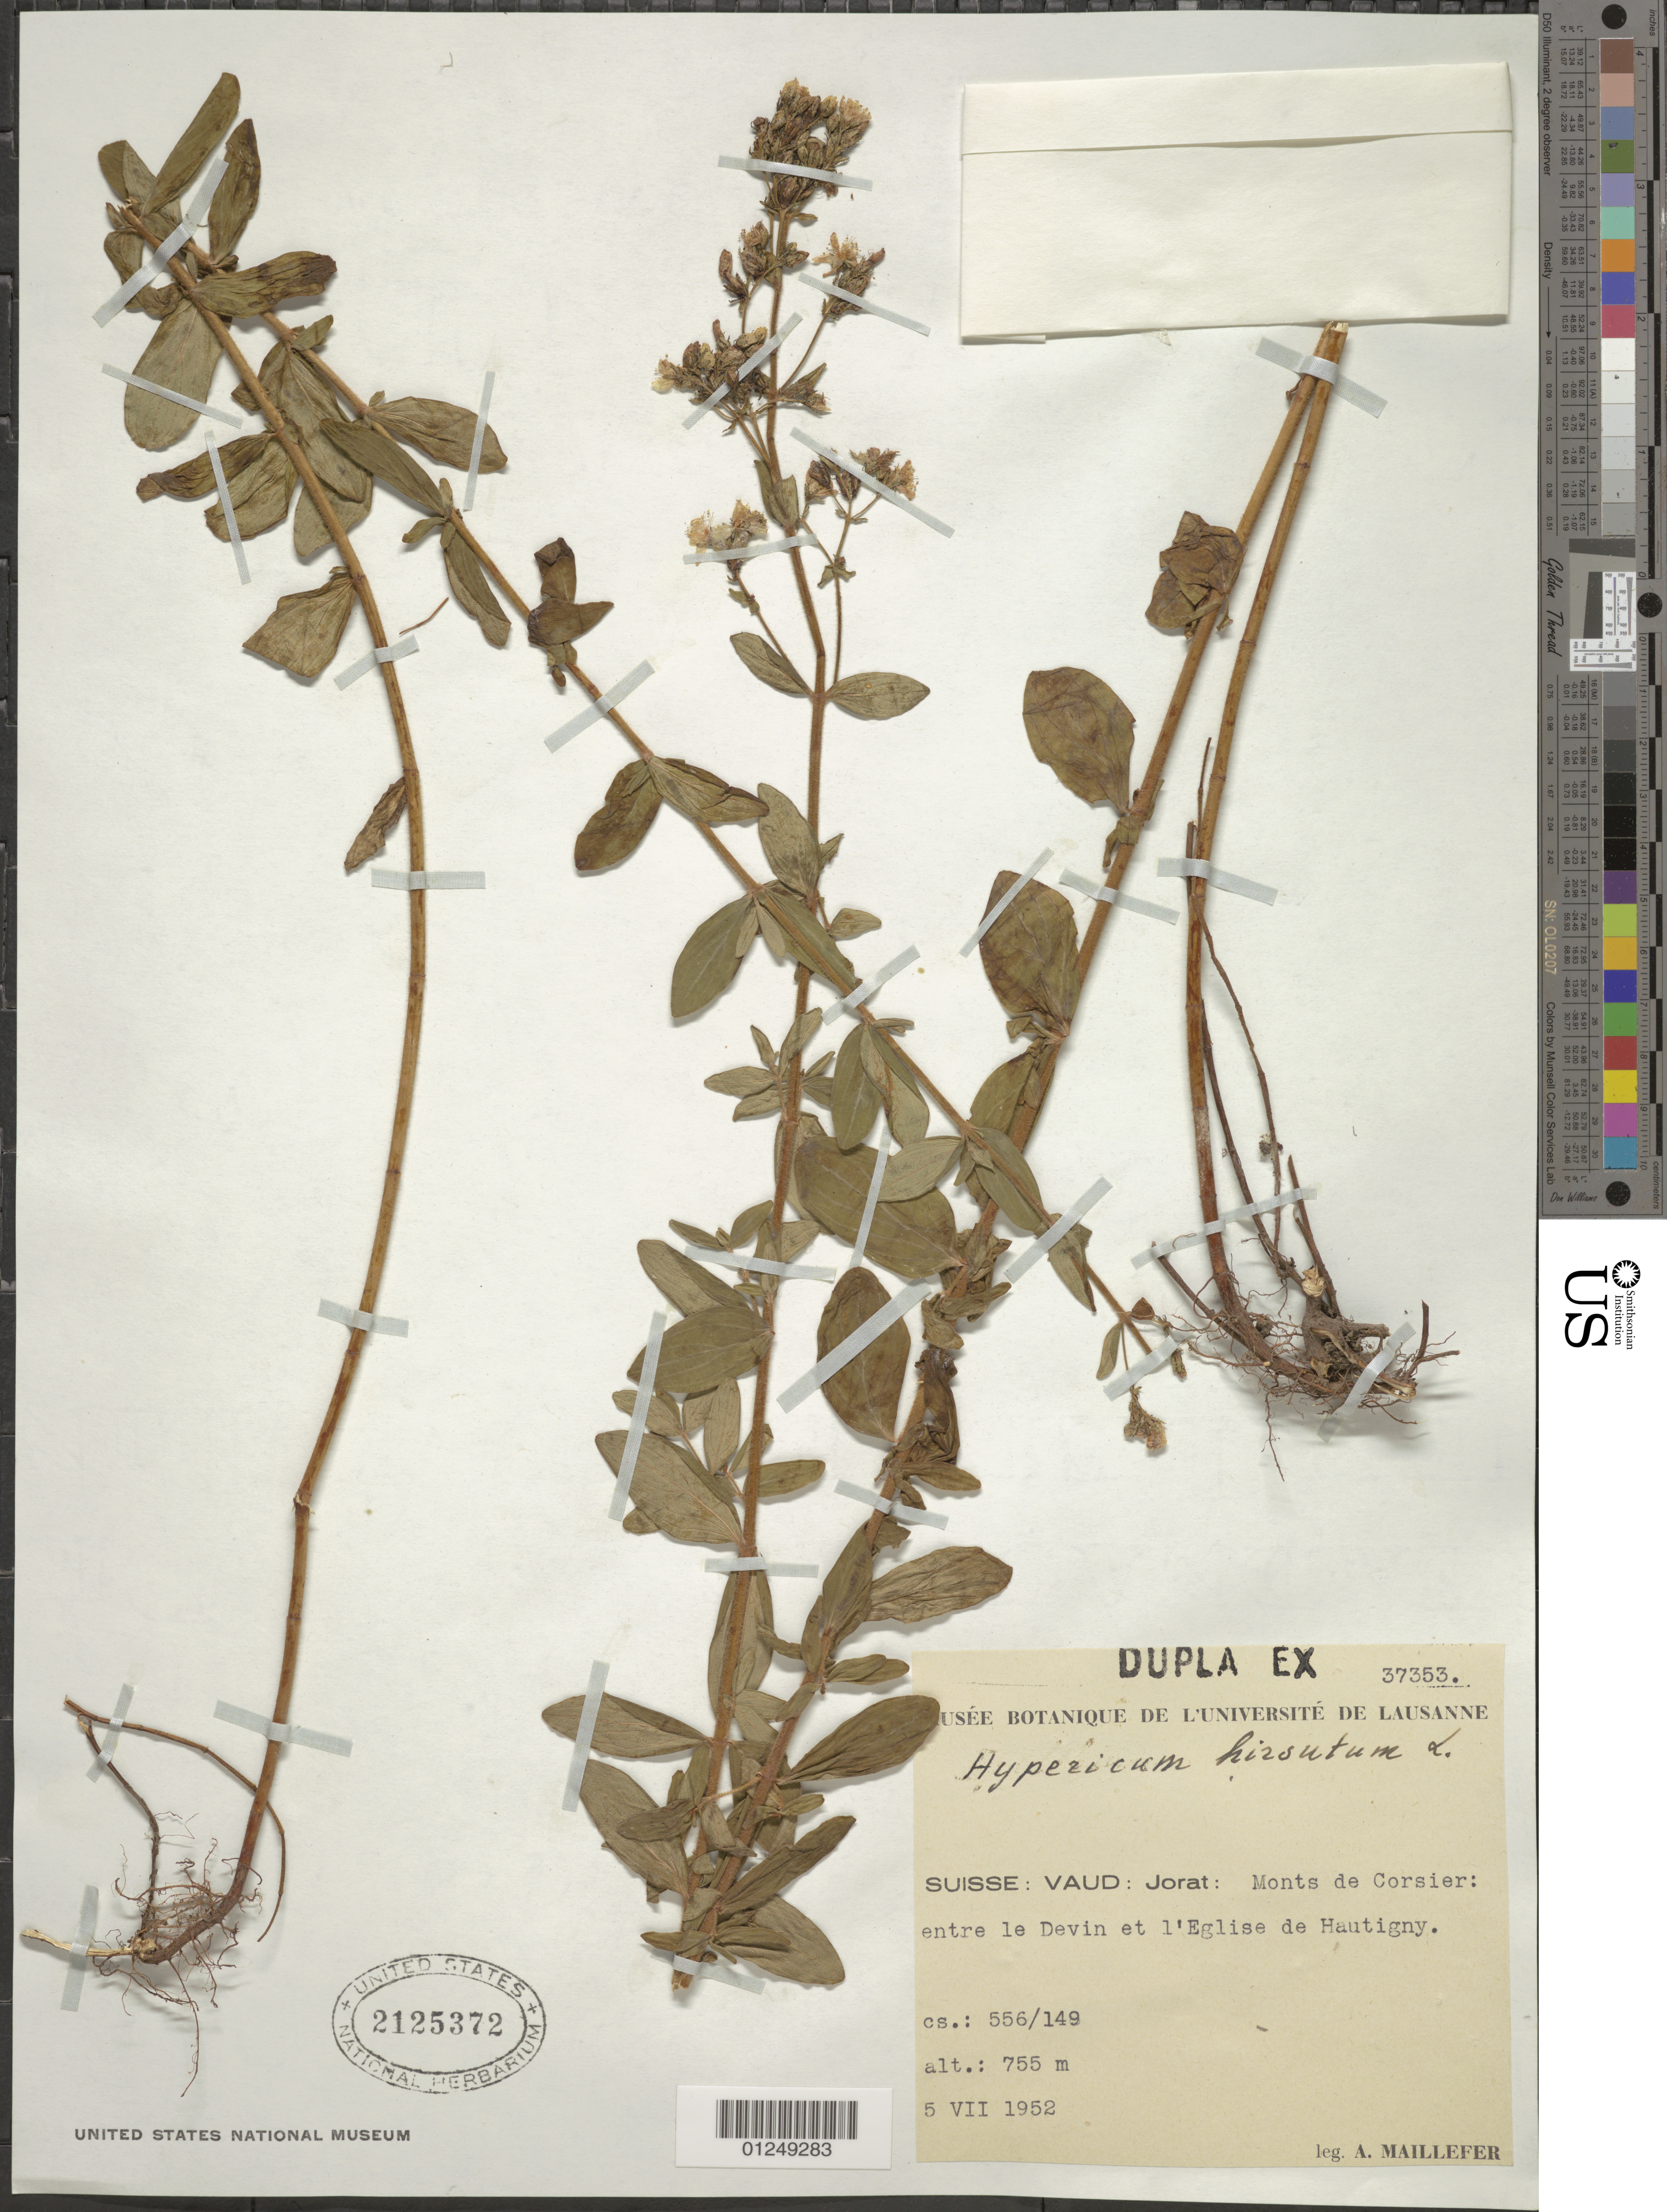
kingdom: Plantae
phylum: Tracheophyta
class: Magnoliopsida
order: Malpighiales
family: Hypericaceae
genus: Hypericum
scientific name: Hypericum hirsutum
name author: L.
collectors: A. Maillefer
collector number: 556/149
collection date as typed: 5 VII 1952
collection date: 1952-07-05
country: Switzerland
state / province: Vaud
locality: Jorat : Monts de Corsier : entre le Devin et l'Eglise de Hautigny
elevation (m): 755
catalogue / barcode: US 2125372